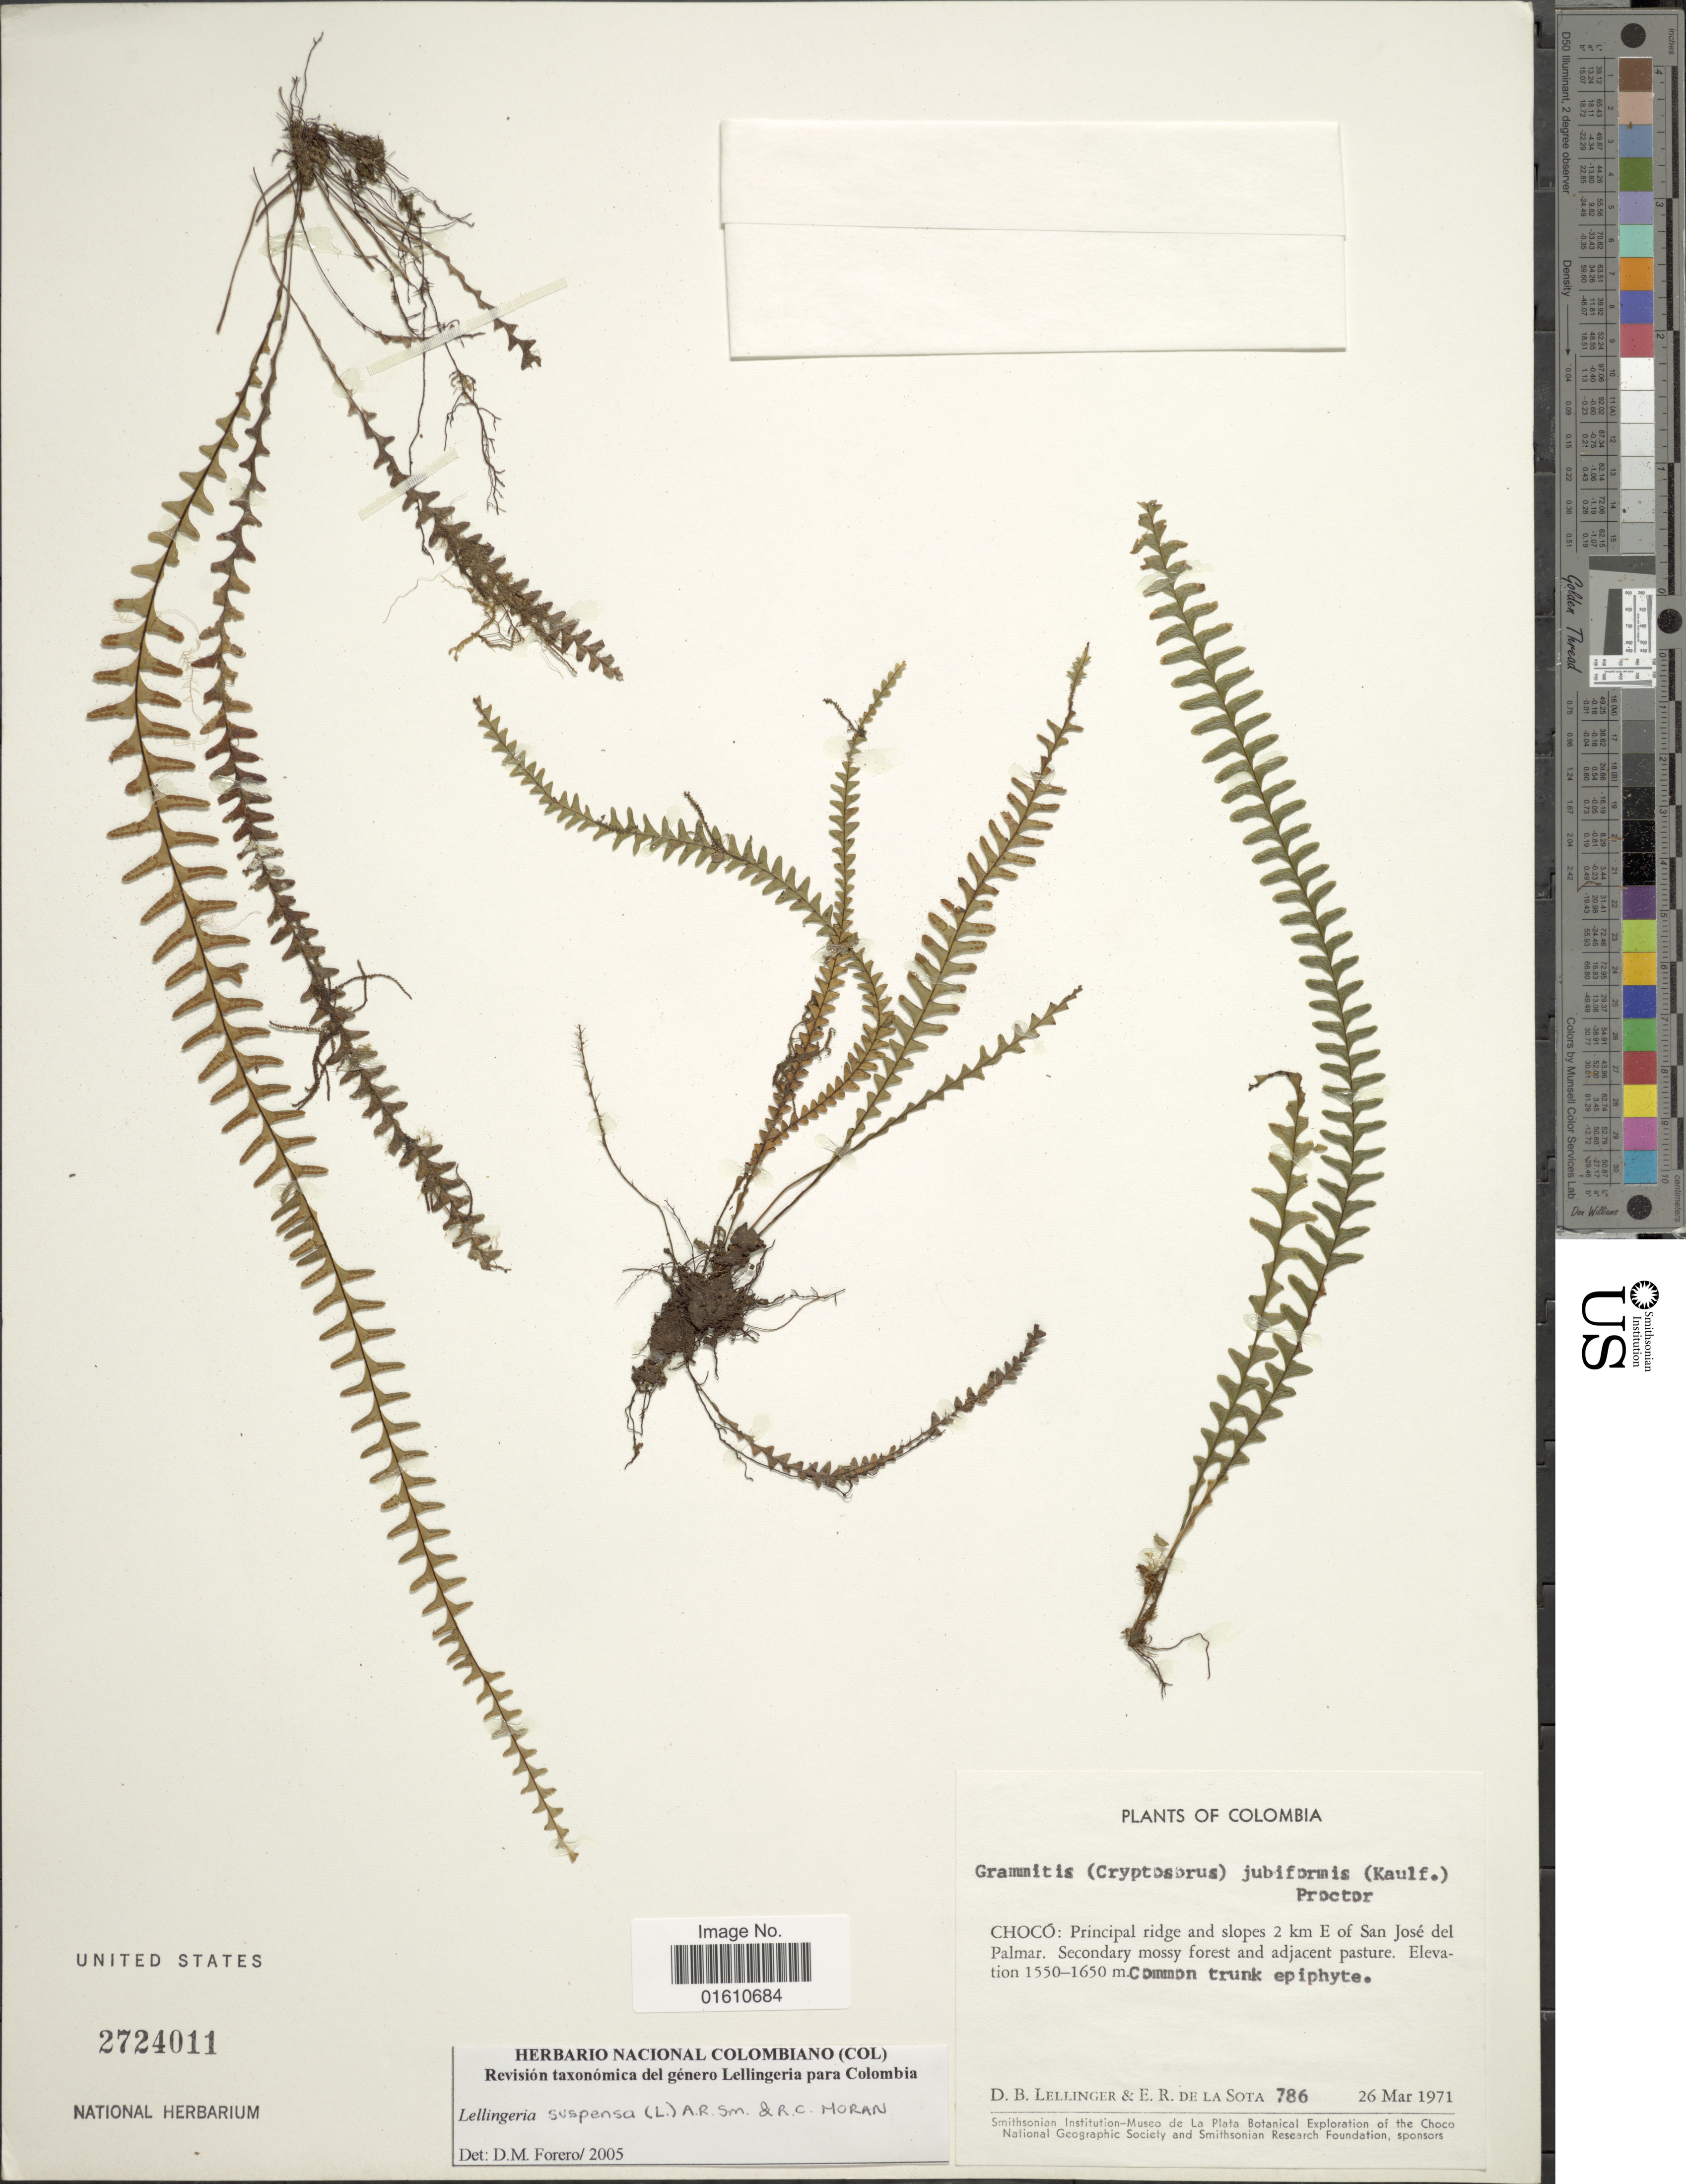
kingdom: Plantae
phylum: Tracheophyta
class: Polypodiopsida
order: Polypodiales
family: Polypodiaceae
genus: Lellingeria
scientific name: Lellingeria suspensa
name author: (L.) A.R. Sm. & R.C. Moran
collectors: D. B. Lellinger & E. R. de la Sota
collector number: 786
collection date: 1971-03-26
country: Colombia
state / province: Chocó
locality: Choco: Principal ridge and slopes 2 km E of San José del Palmar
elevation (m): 1550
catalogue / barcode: US 2724011